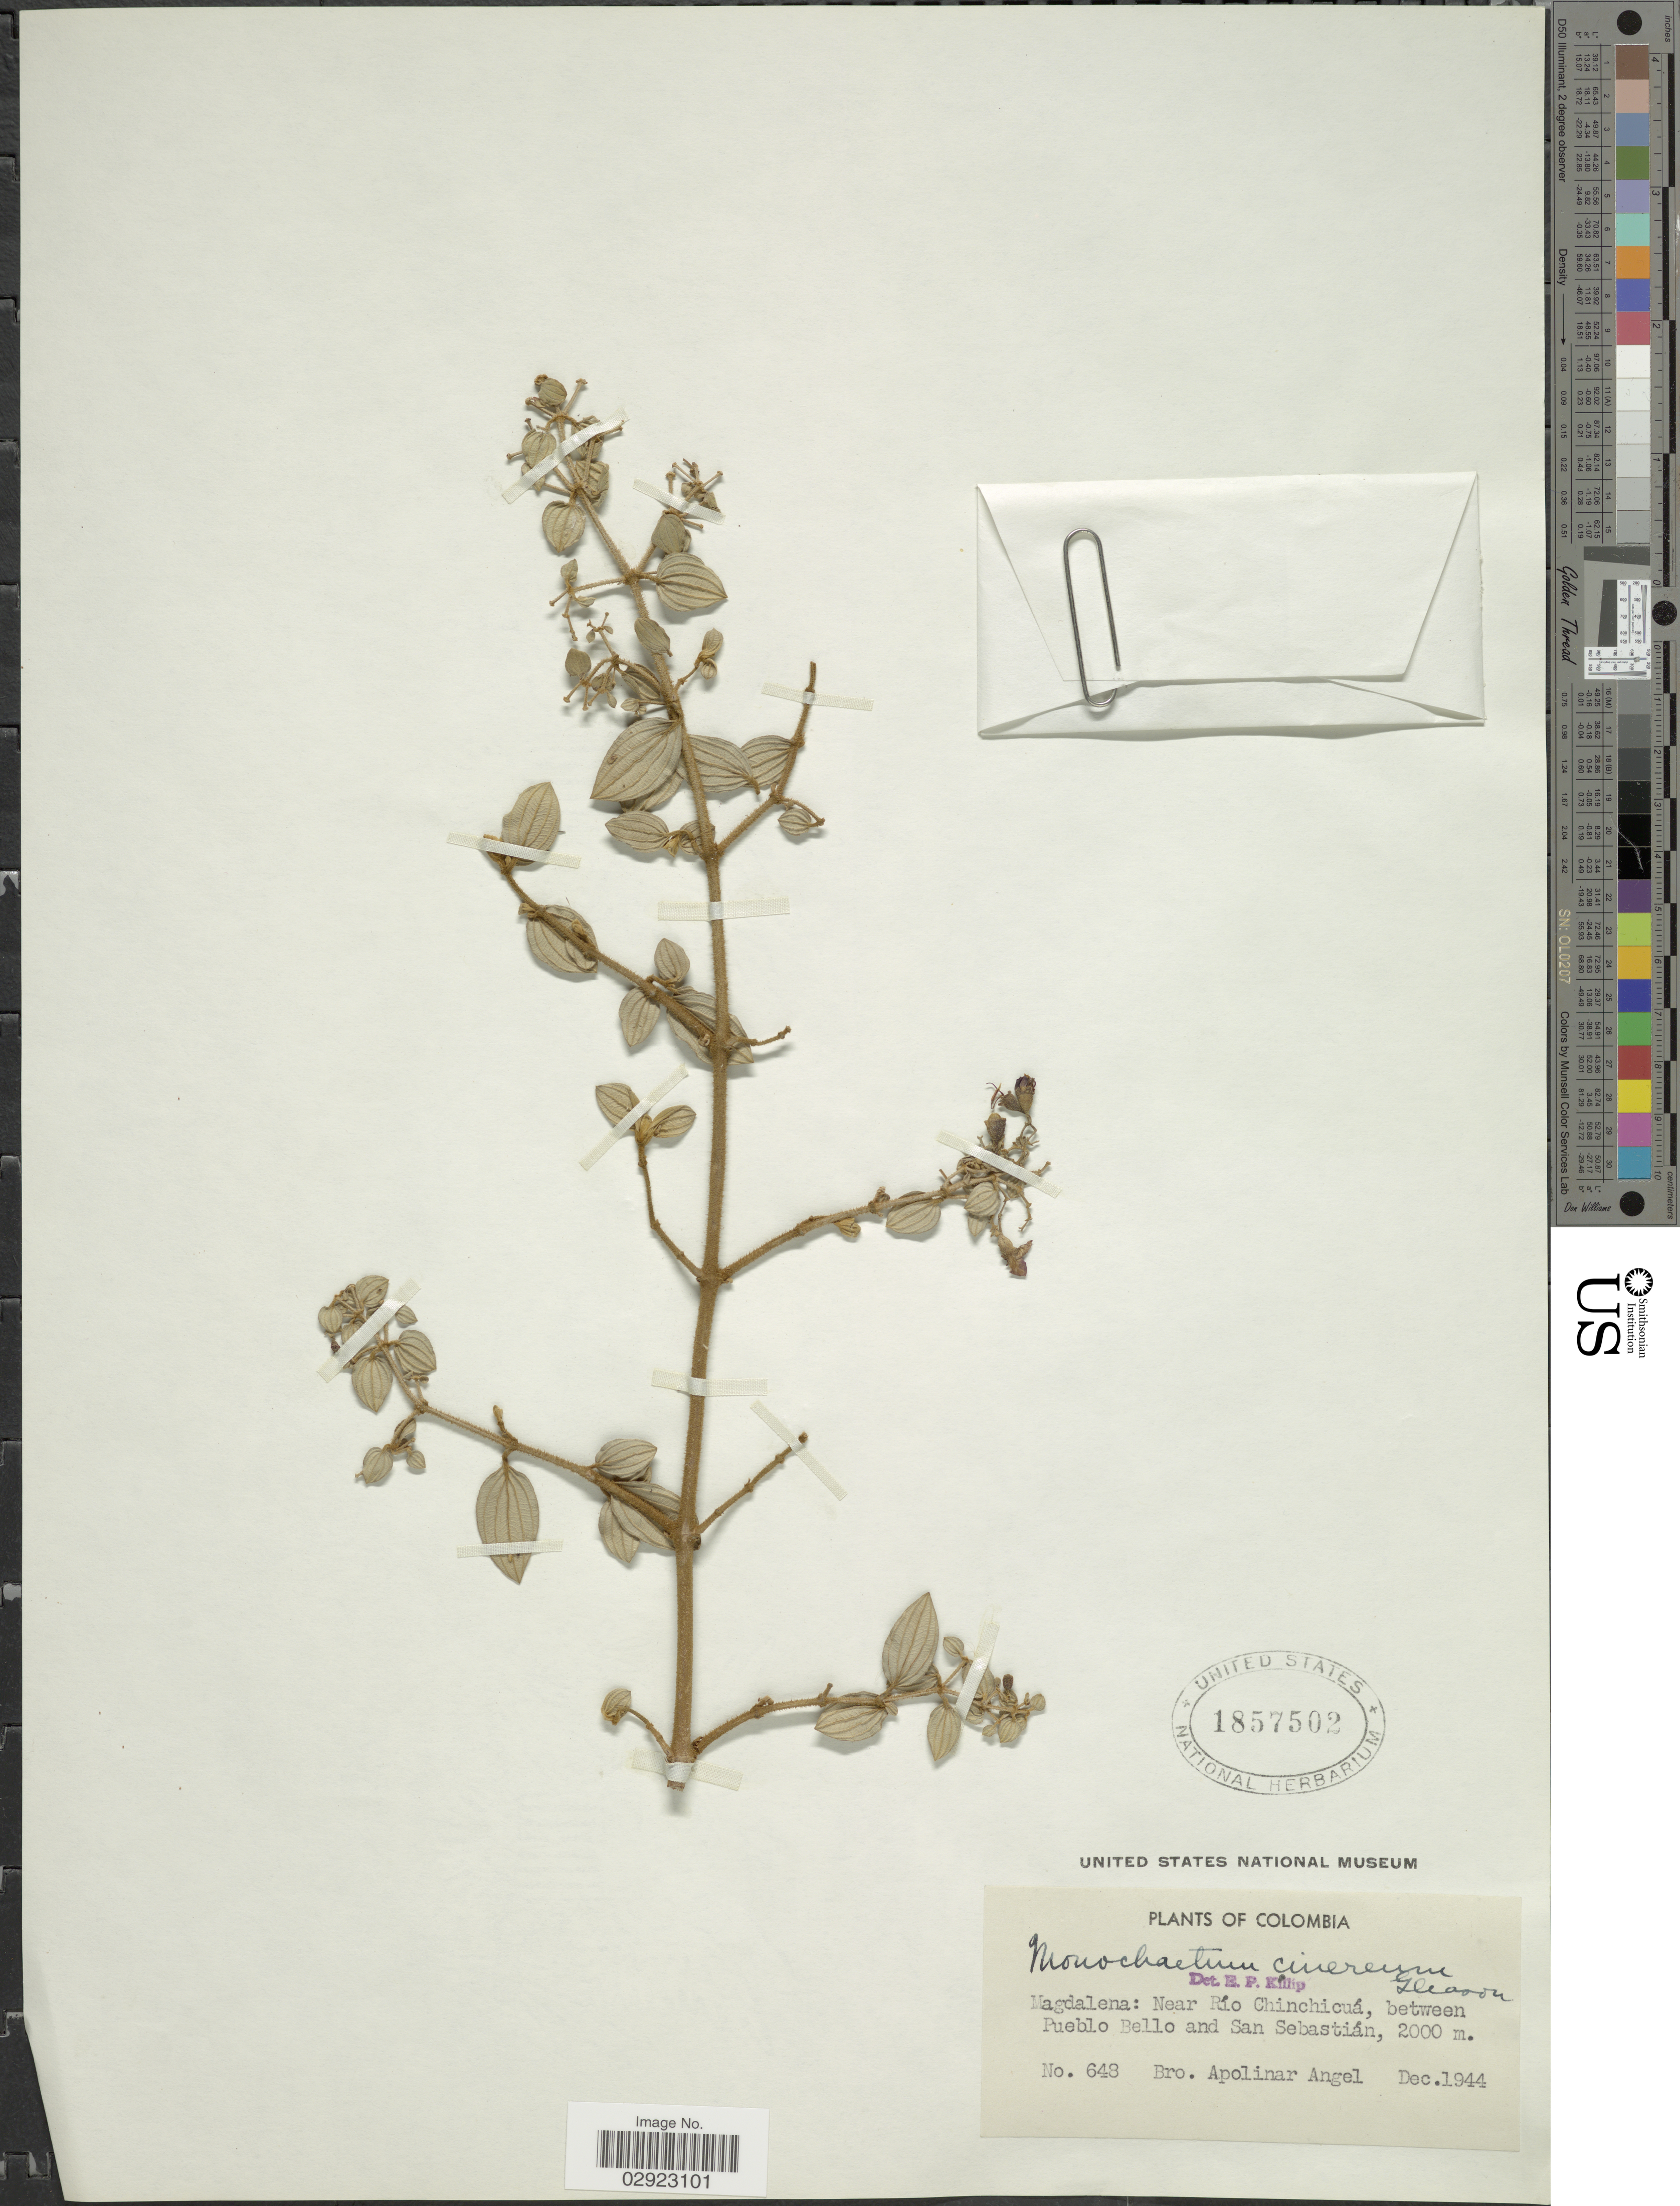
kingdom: Plantae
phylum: Tracheophyta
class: Magnoliopsida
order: Myrtales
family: Melastomataceae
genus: Monochaetum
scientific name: Monochaetum cinereum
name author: Gleason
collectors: B. Apollinar Angel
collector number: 648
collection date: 1944-12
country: Colombia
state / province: Magdalena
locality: Near Río Chinchicuá, between Pueblo Bello and San Sebastián.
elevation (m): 2000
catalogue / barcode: US 1857502